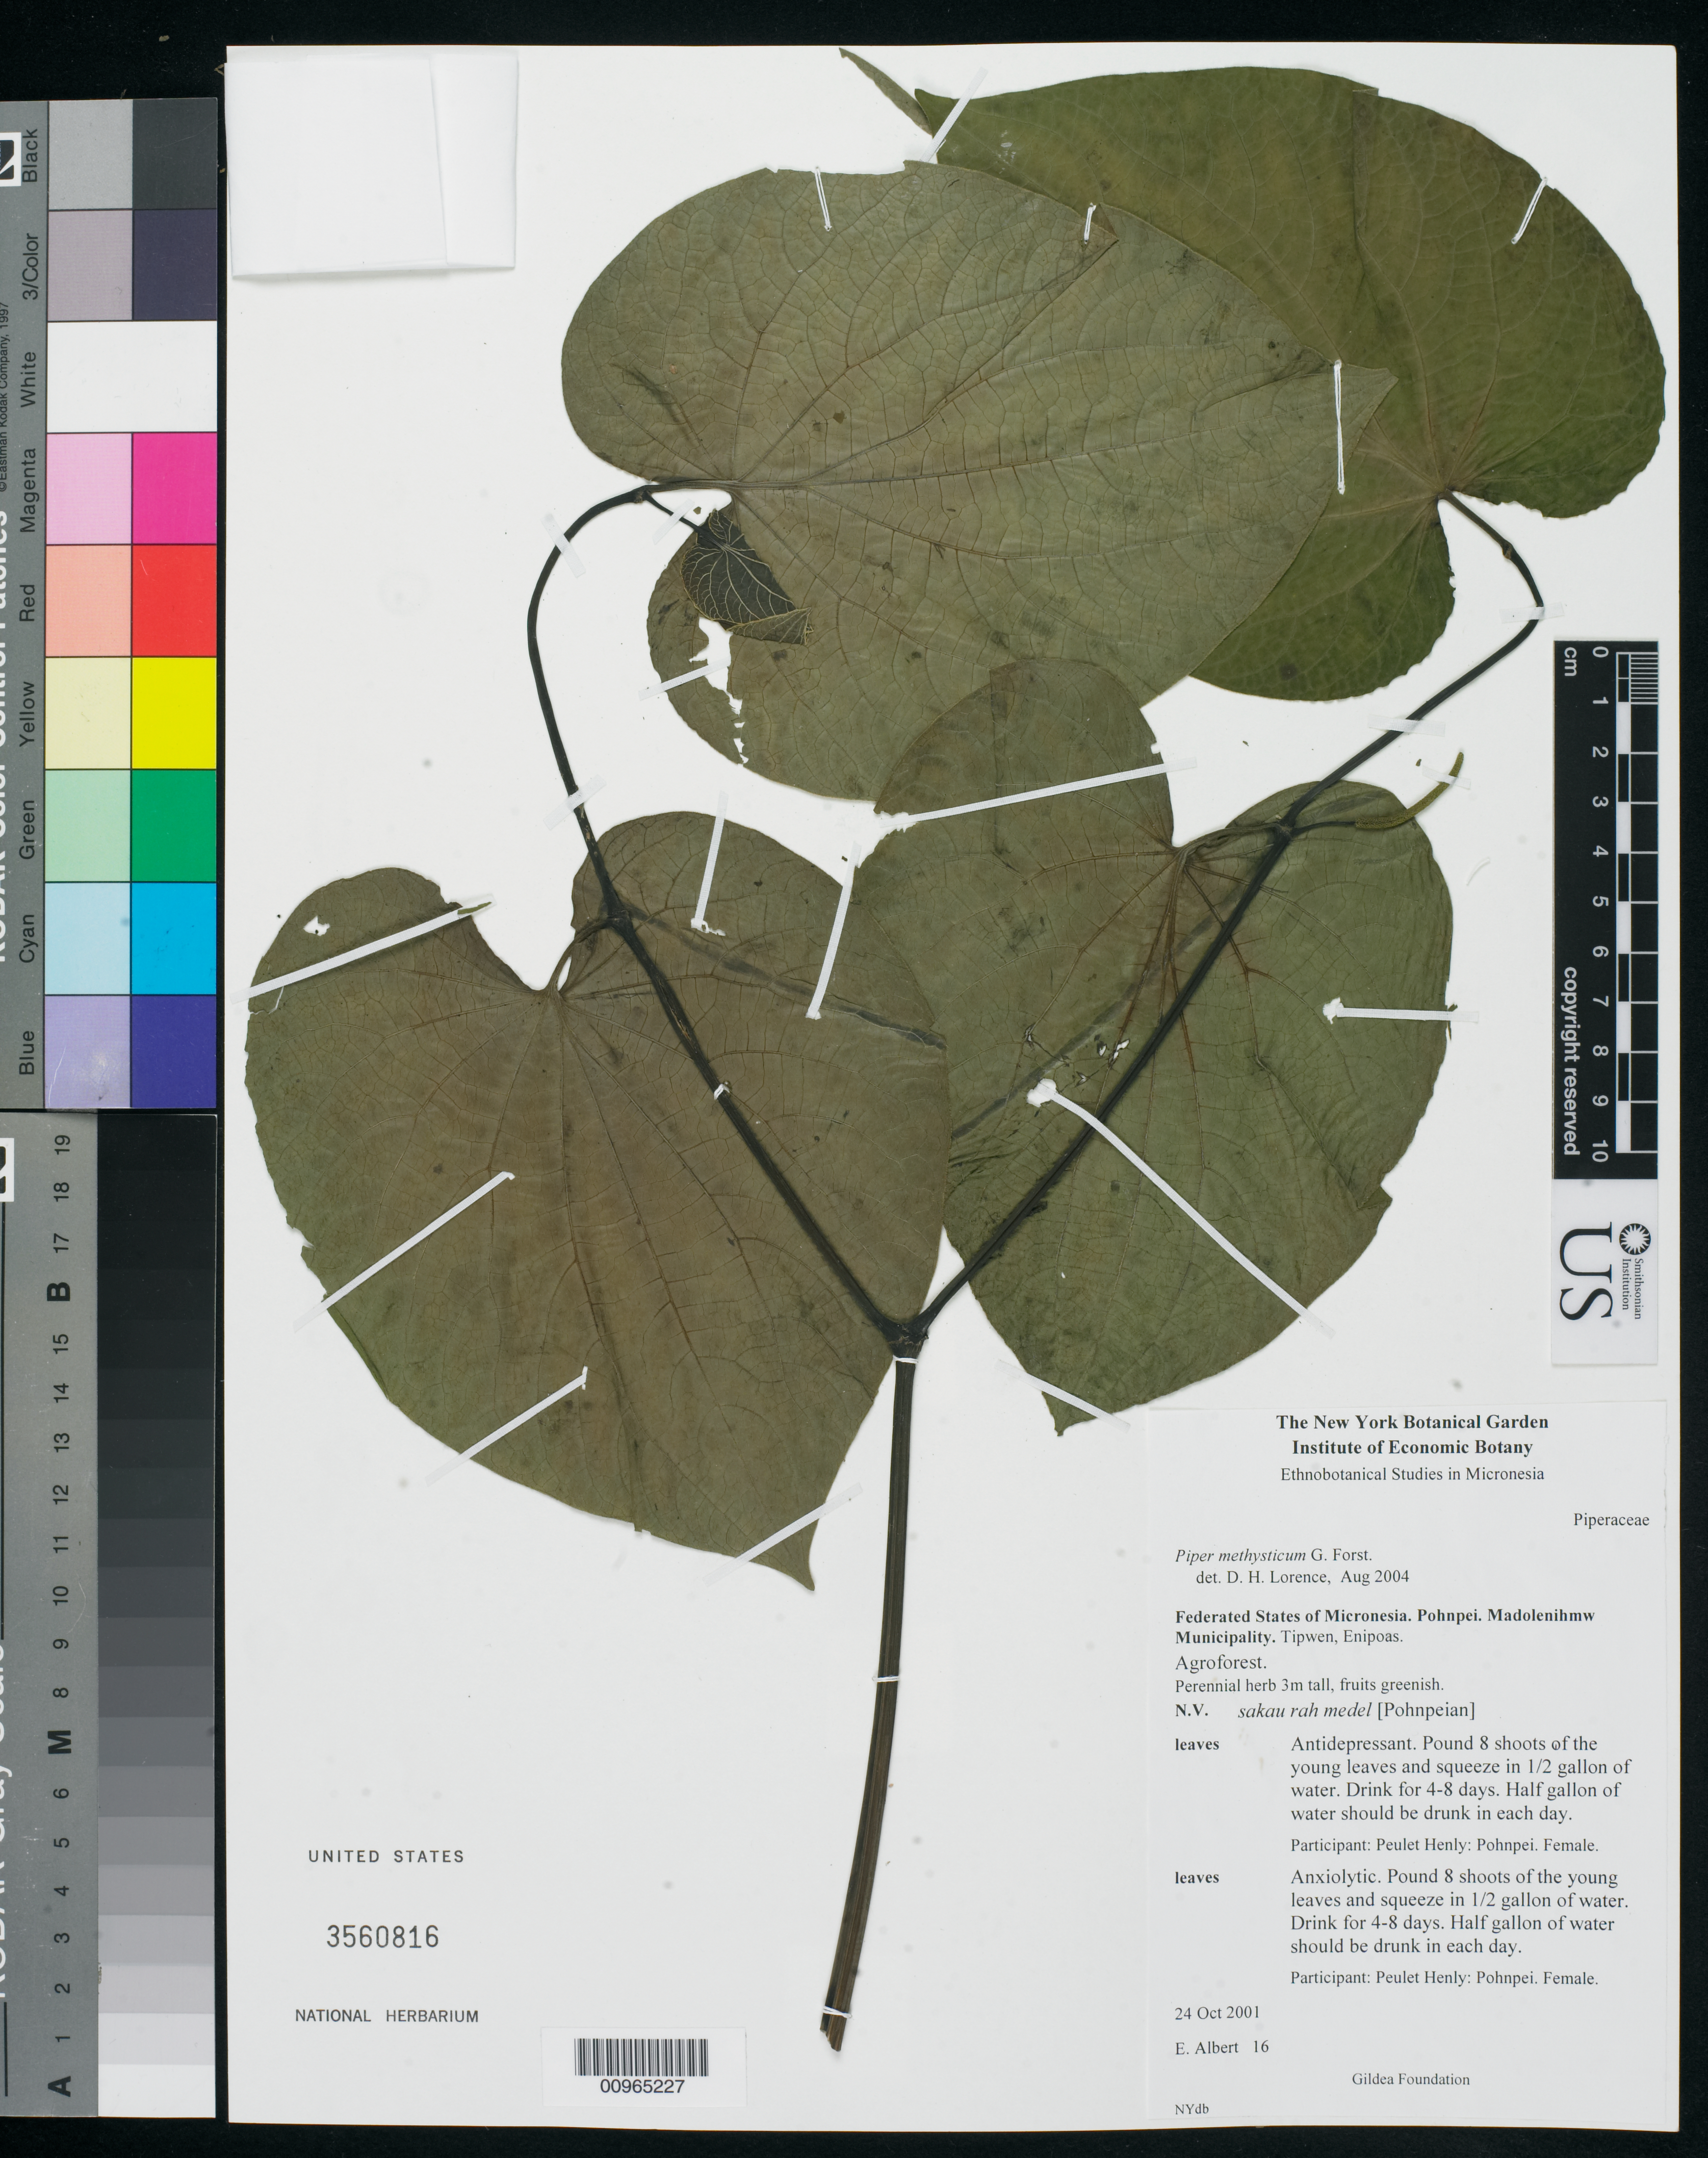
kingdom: Plantae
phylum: Tracheophyta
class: Magnoliopsida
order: Piperales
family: Piperaceae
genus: Piper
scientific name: Piper methysticum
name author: J.R. Forst. & G. Forst.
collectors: E. A. Amor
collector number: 16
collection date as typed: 24 Oct 2001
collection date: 2001-10-24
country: Micronesia, Federated States of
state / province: Pohnpei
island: Pohnpei [Ponape]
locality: Enipoas, Tipwen, Madolenihmw Muncipality, Pohnpei, Micronesia. Agroforest.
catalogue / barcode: US 3560816